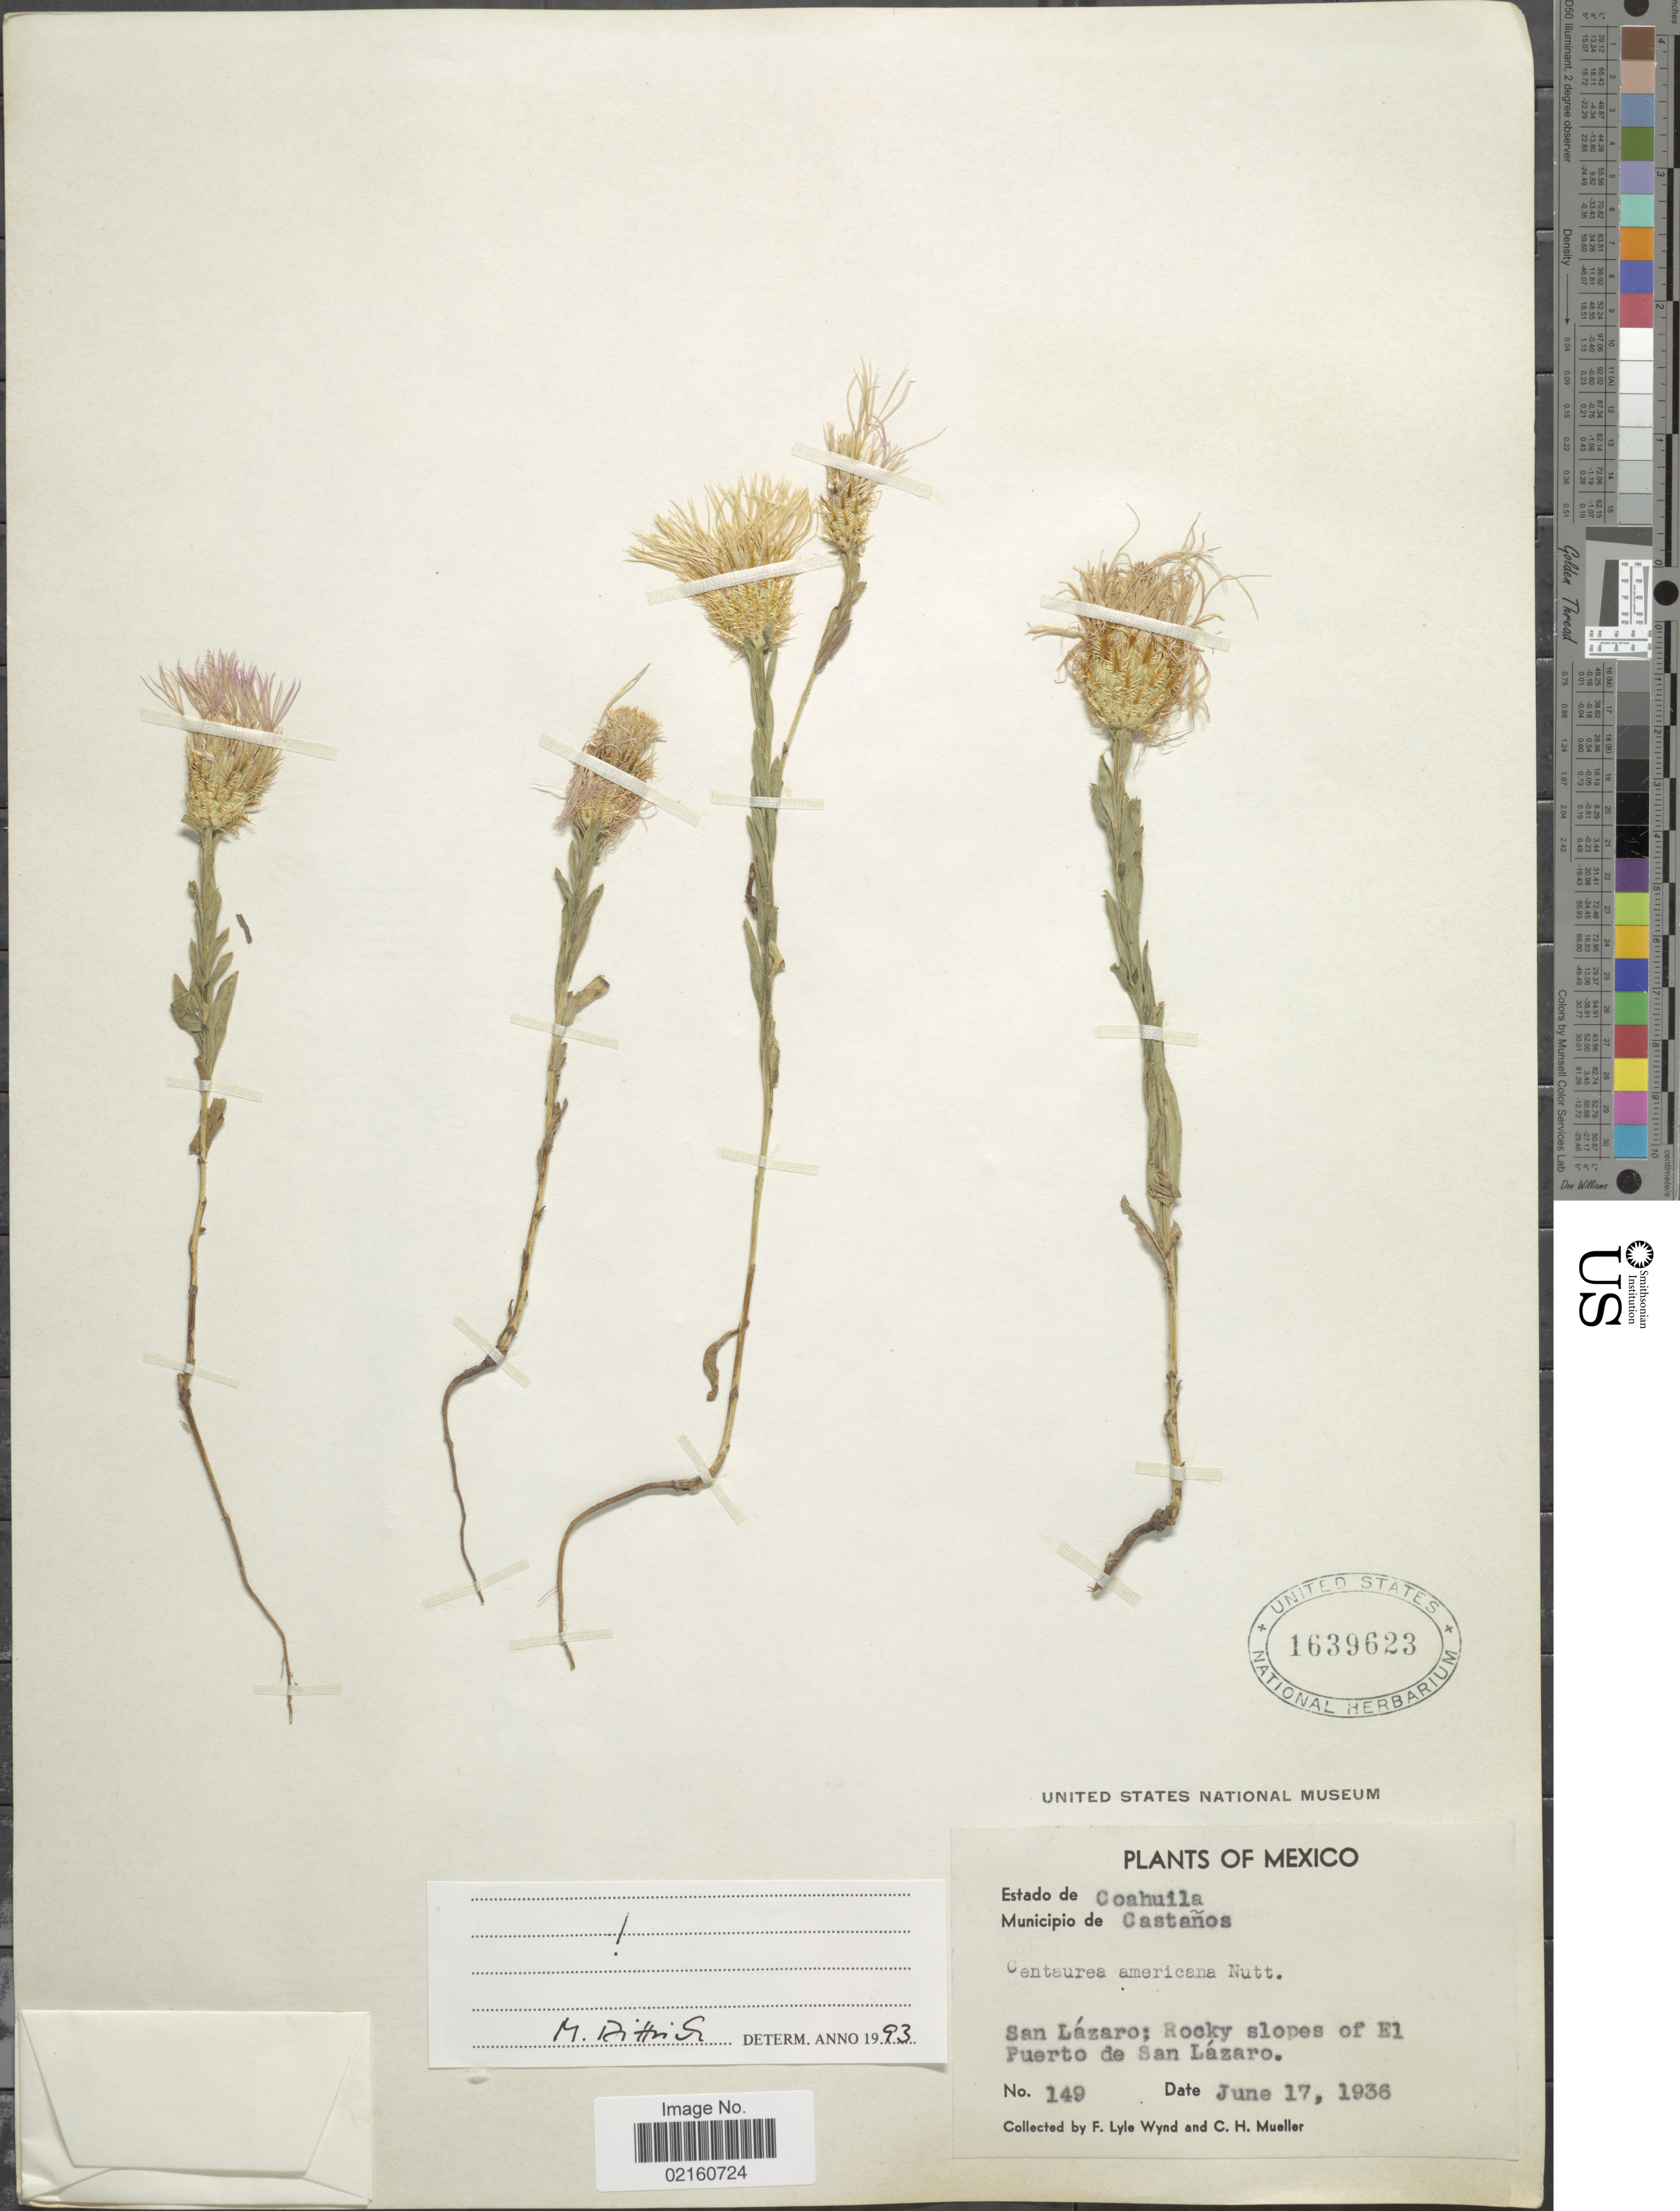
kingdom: Plantae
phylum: Tracheophyta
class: Magnoliopsida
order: Asterales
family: Asteraceae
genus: Plectocephalus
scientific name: Plectocephalus americanus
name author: (Nutt.) D. Don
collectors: F. L. Wynd & C. H. Mueller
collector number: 149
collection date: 1936-06-17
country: Mexico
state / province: Coahuila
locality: Municipio de Castanos, San Lazaro, El Puerto de San Lazaro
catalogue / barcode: US 1639623